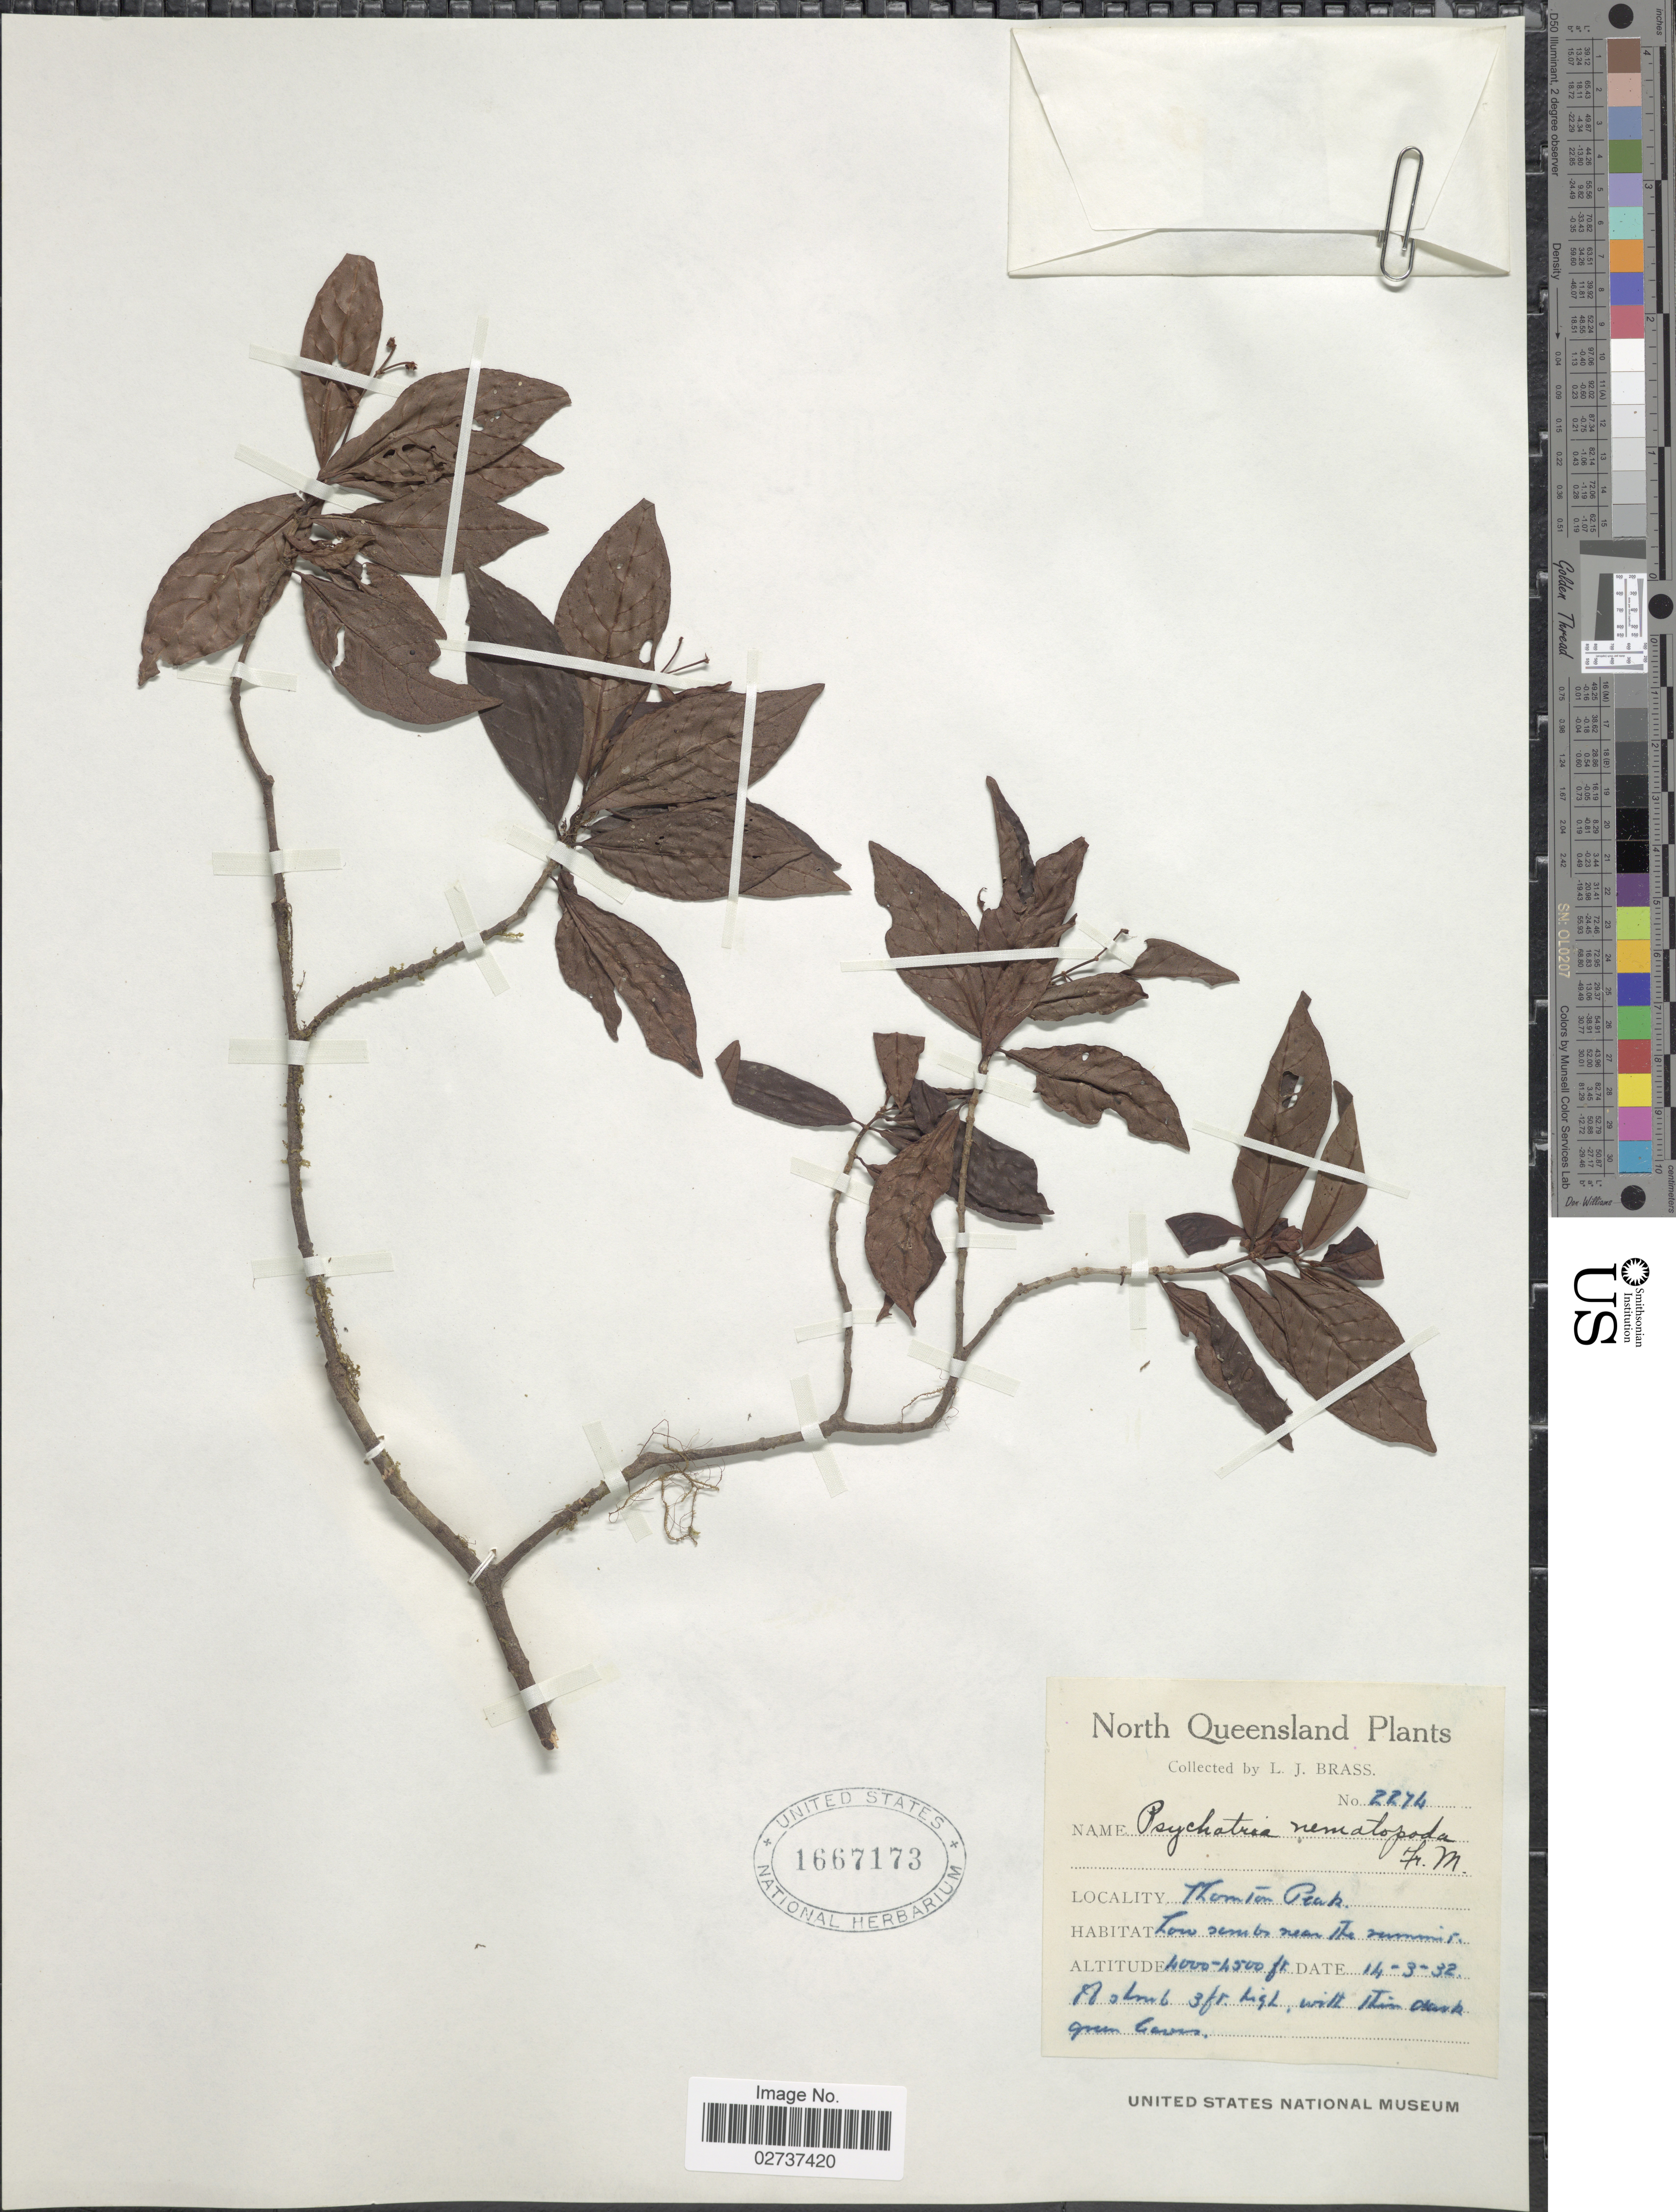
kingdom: Plantae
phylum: Tracheophyta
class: Magnoliopsida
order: Gentianales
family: Rubiaceae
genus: Psychotria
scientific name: Psychotria nematopoda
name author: F. Muell.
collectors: L. J. Brass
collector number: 2274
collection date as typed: Transcribed d/m/y: 14/3/32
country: Australia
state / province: Queensland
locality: North Queensland. Thornton Peak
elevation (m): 1219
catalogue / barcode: US 1667173